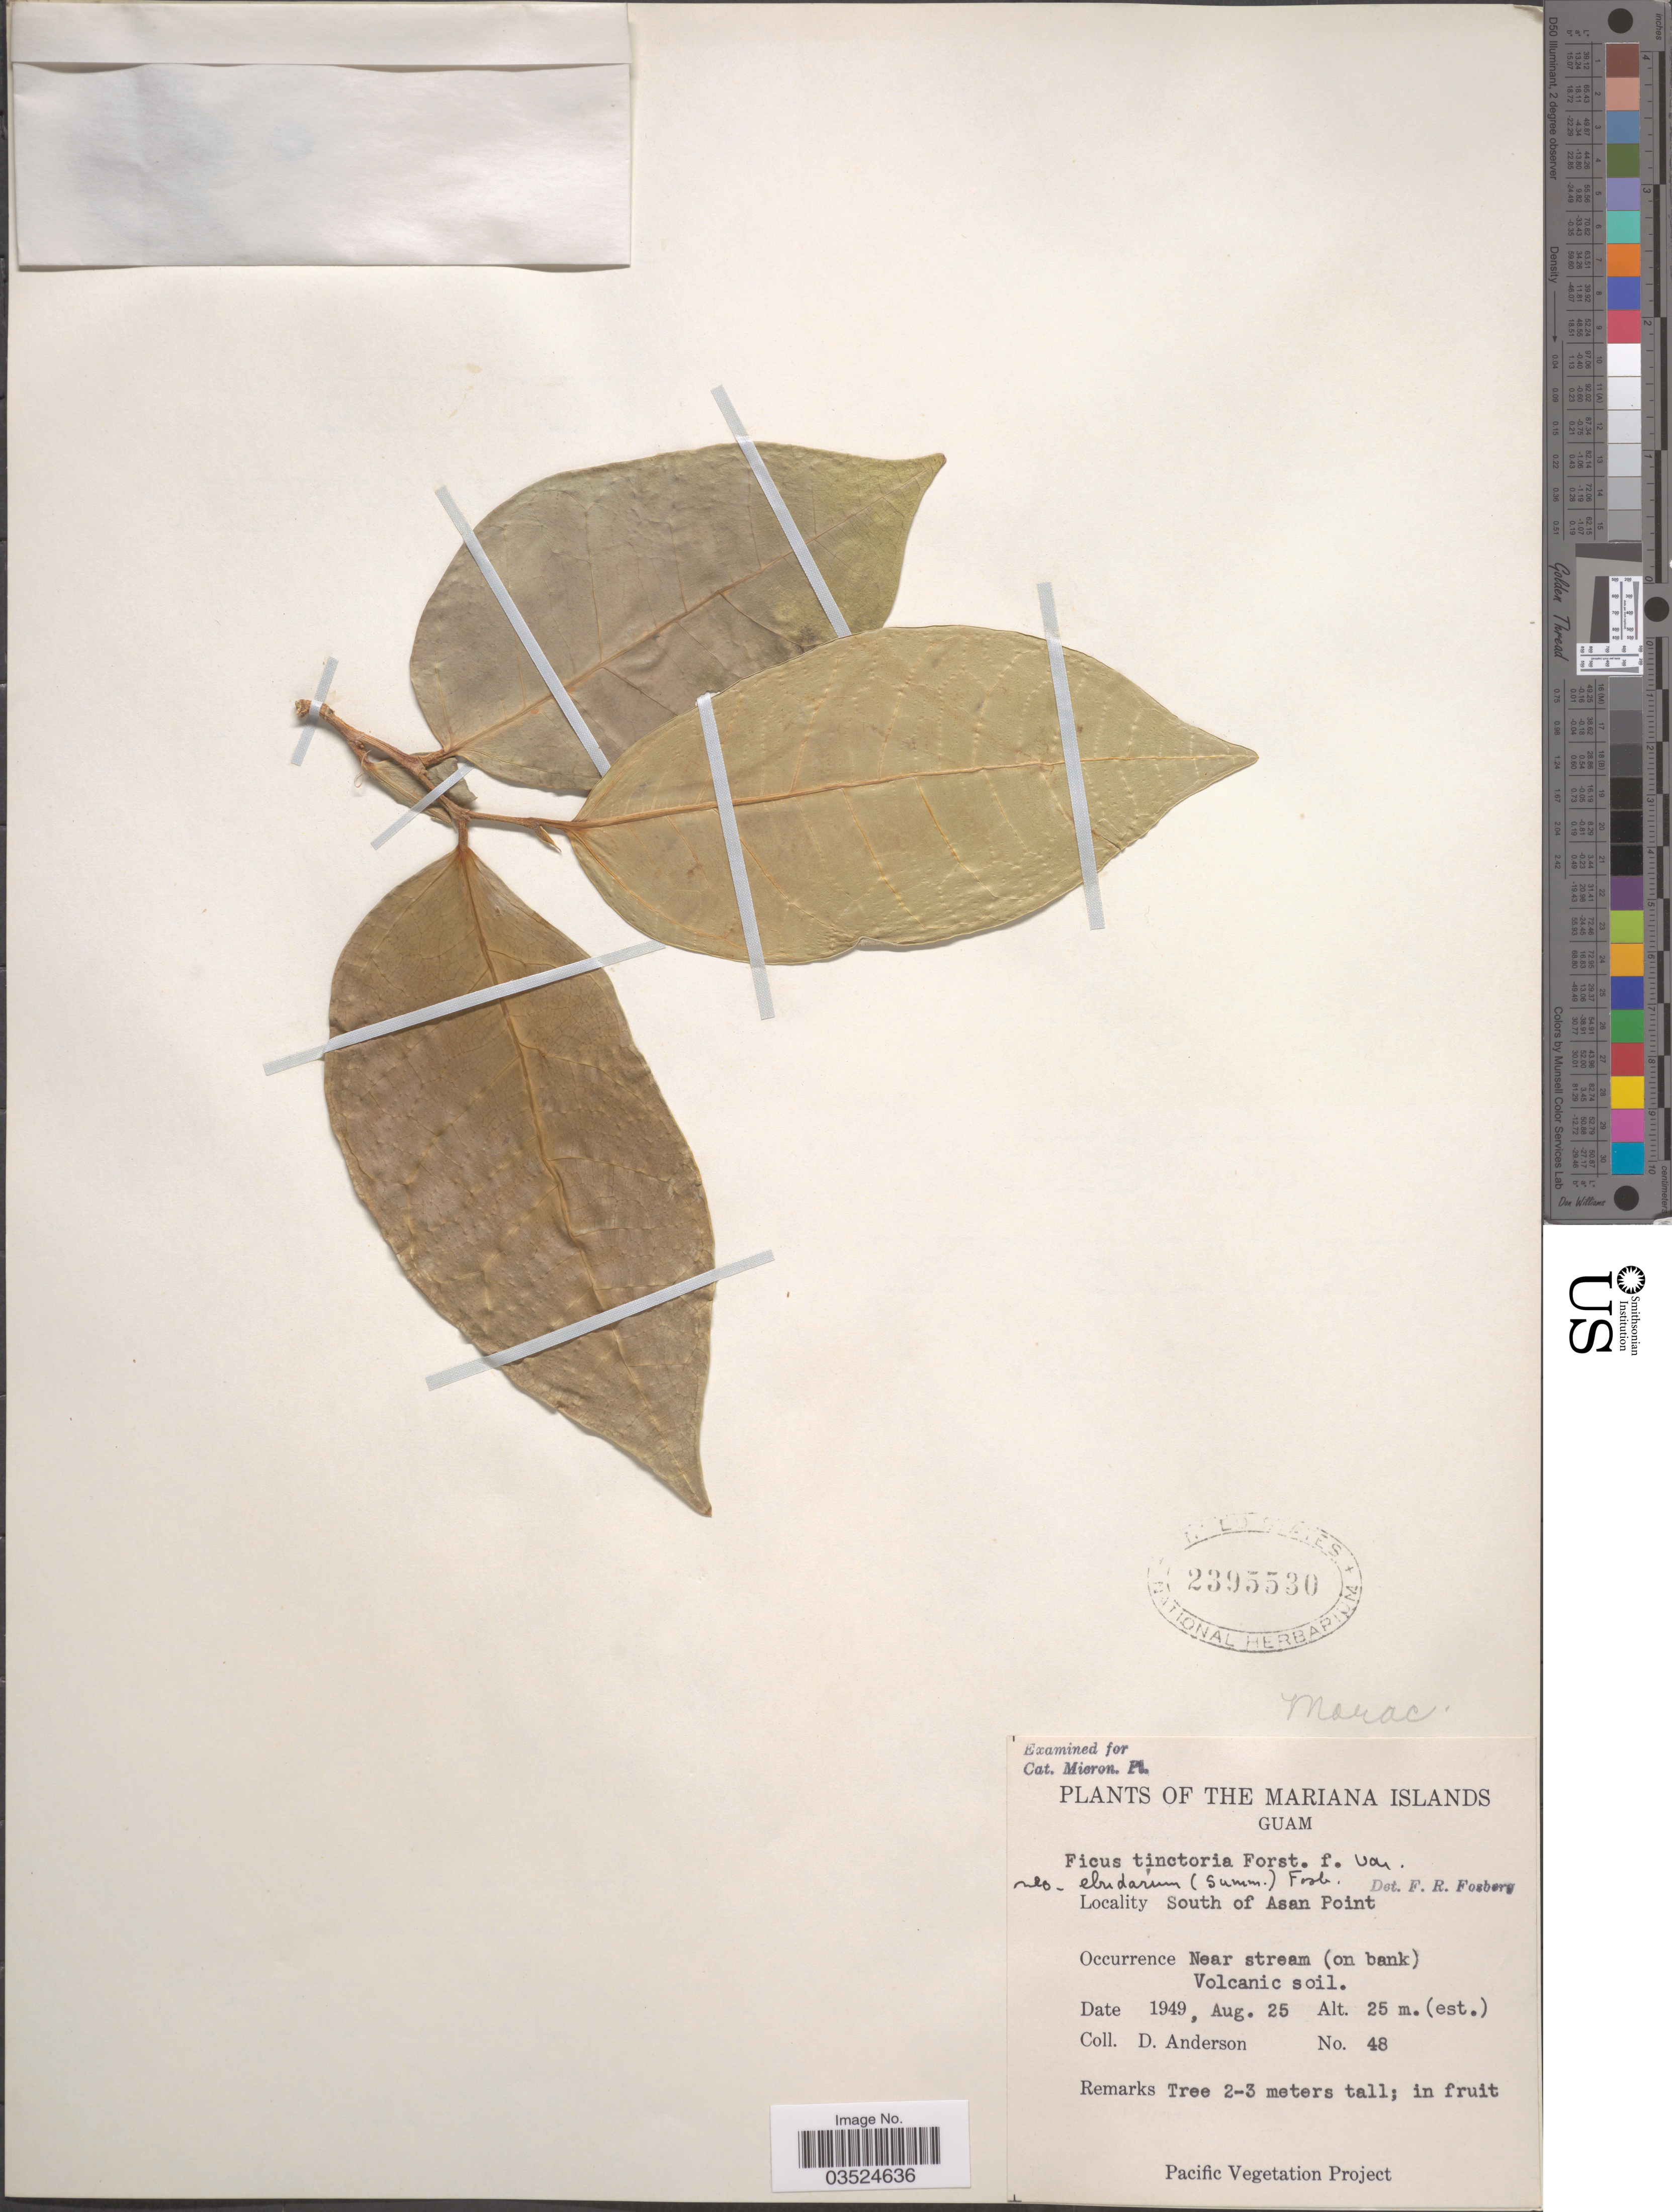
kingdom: Plantae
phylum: Tracheophyta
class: Magnoliopsida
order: Rosales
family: Moraceae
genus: Ficus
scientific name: Ficus tinctoria var. neoebudarum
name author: (Summerh.) Fosberg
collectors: D. Anderson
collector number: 48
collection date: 1949-08-25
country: Guam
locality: The Mariana Islands. South of Asan Point.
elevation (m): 25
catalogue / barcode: US 2395530